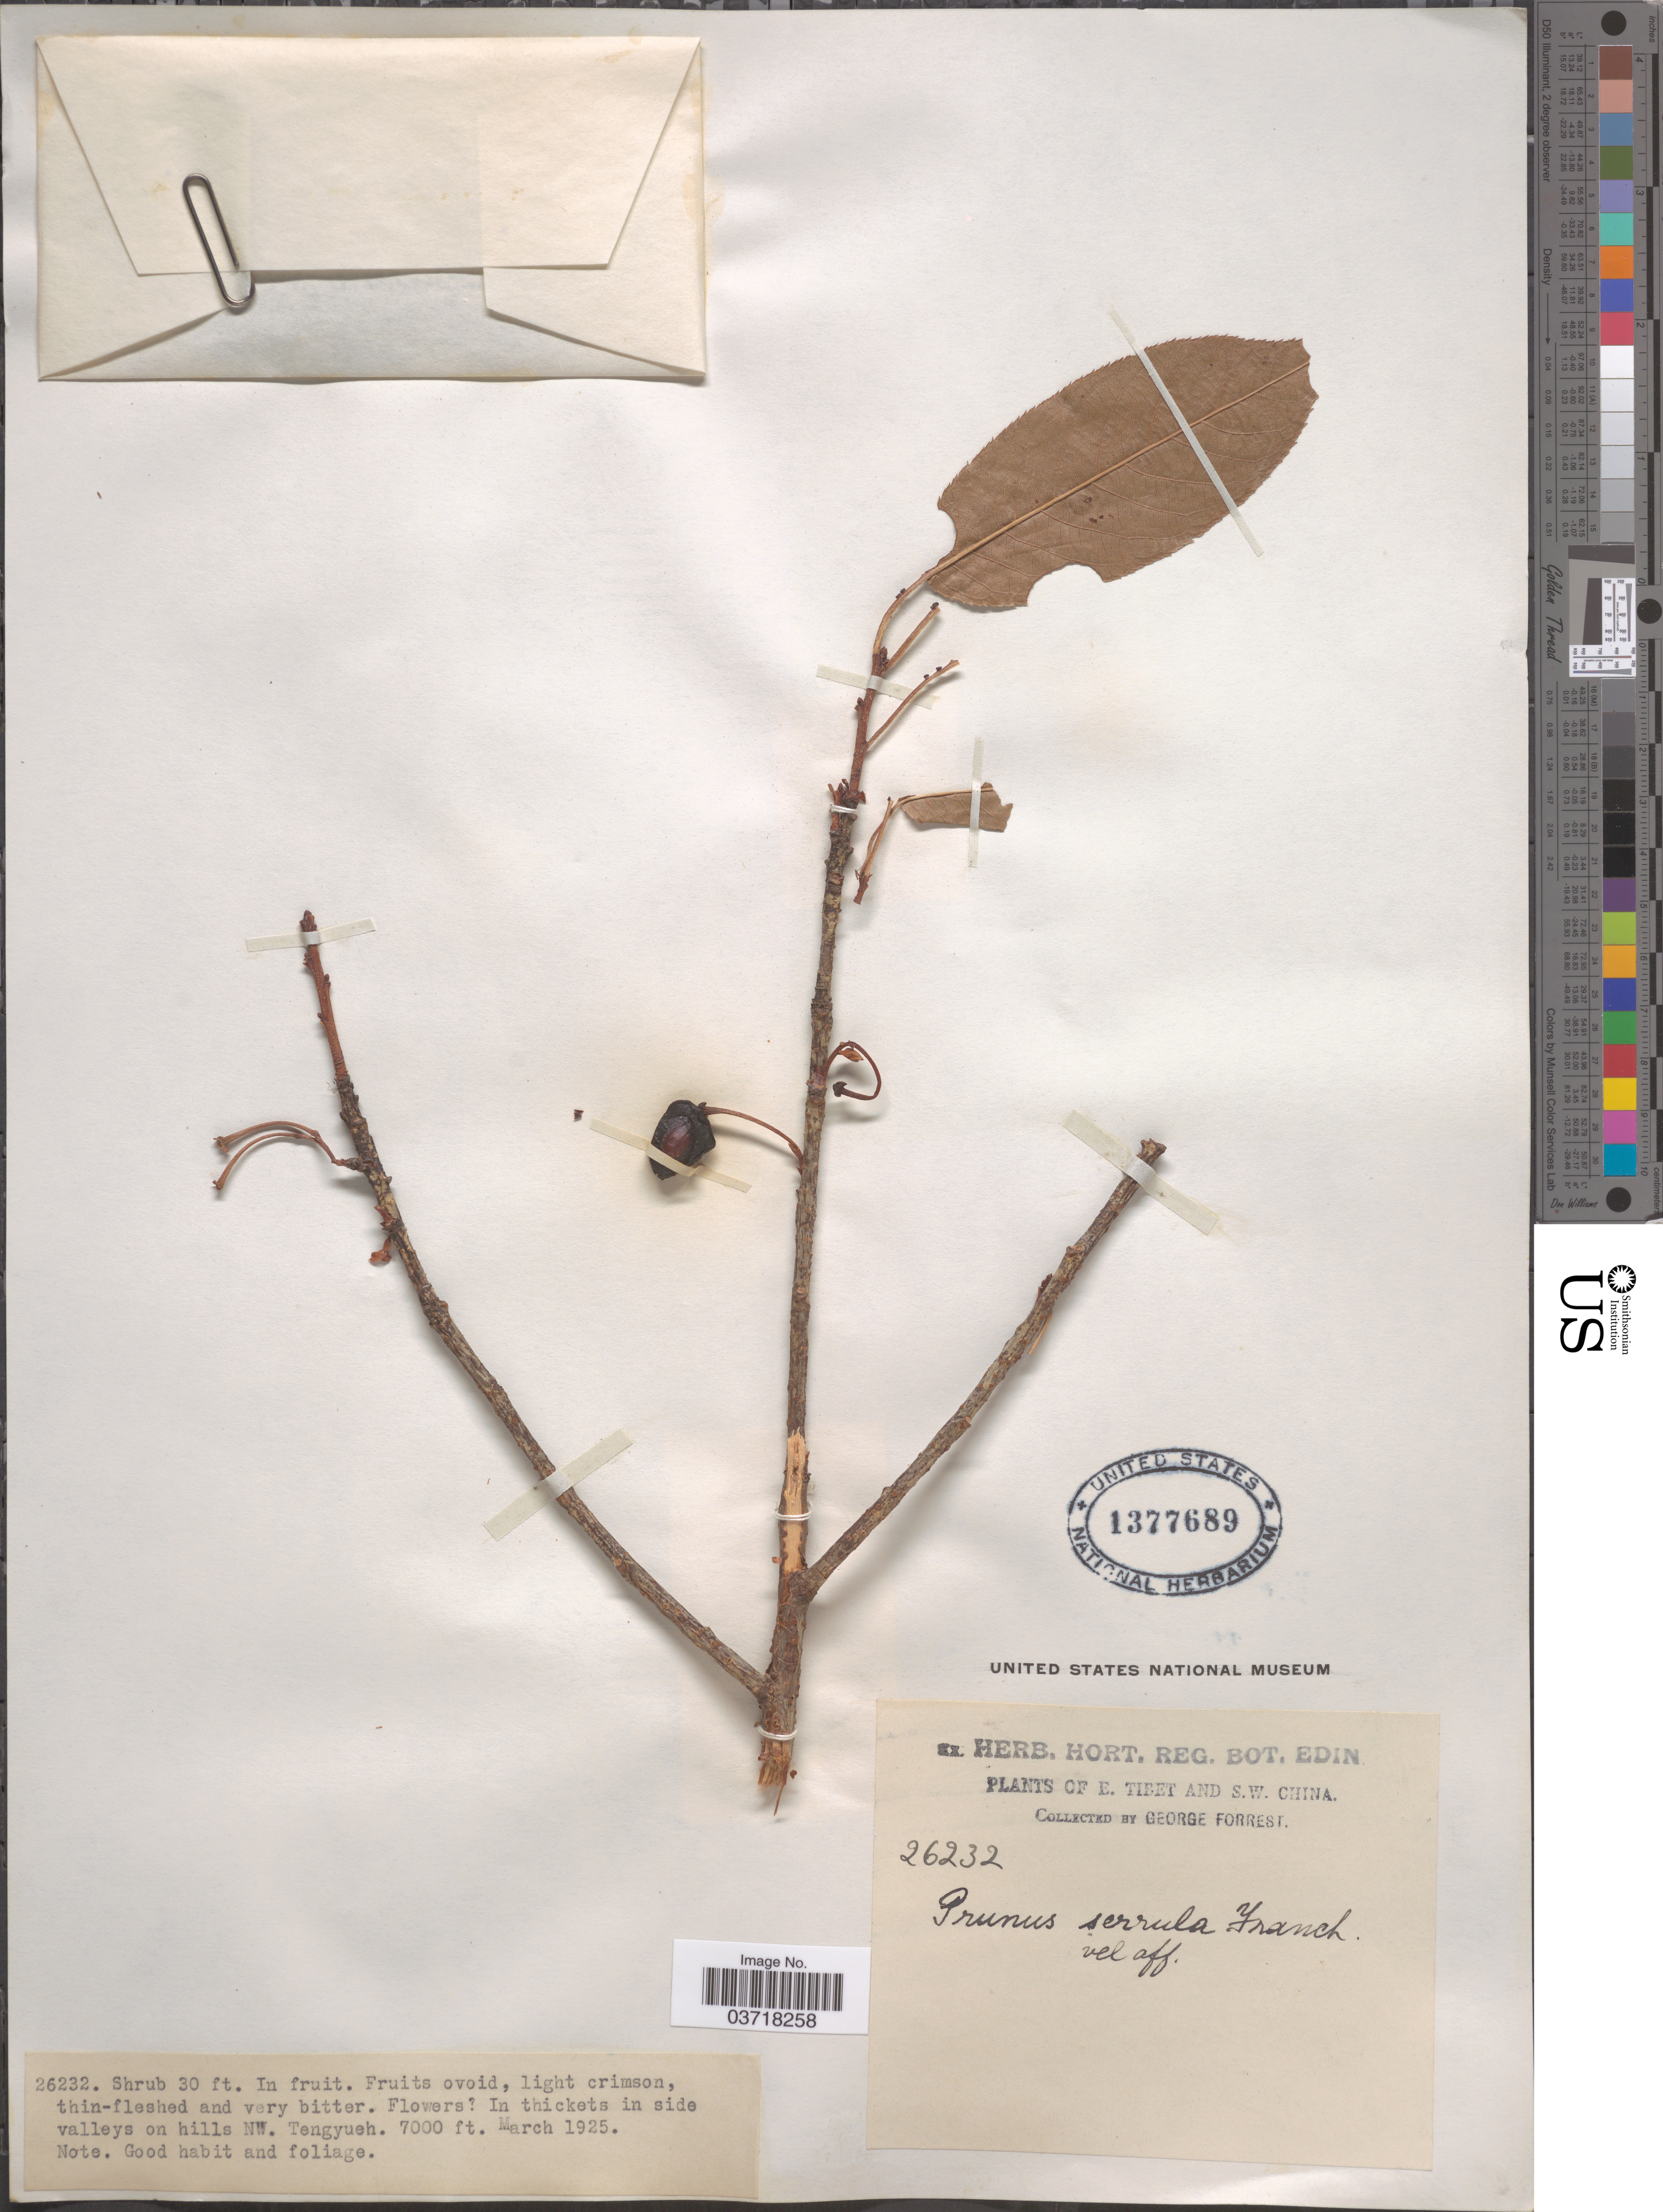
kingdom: Plantae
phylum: Tracheophyta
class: Magnoliopsida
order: Rosales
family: Rosaceae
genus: Prunus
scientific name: Prunus serrula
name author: Franch.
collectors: G. Forrest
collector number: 26232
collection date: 1925-03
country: China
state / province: Xizang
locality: E. Tibet and S.W. China. In side valleys on hills NW. Tengyueh.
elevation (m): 2134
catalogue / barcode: US 1377689